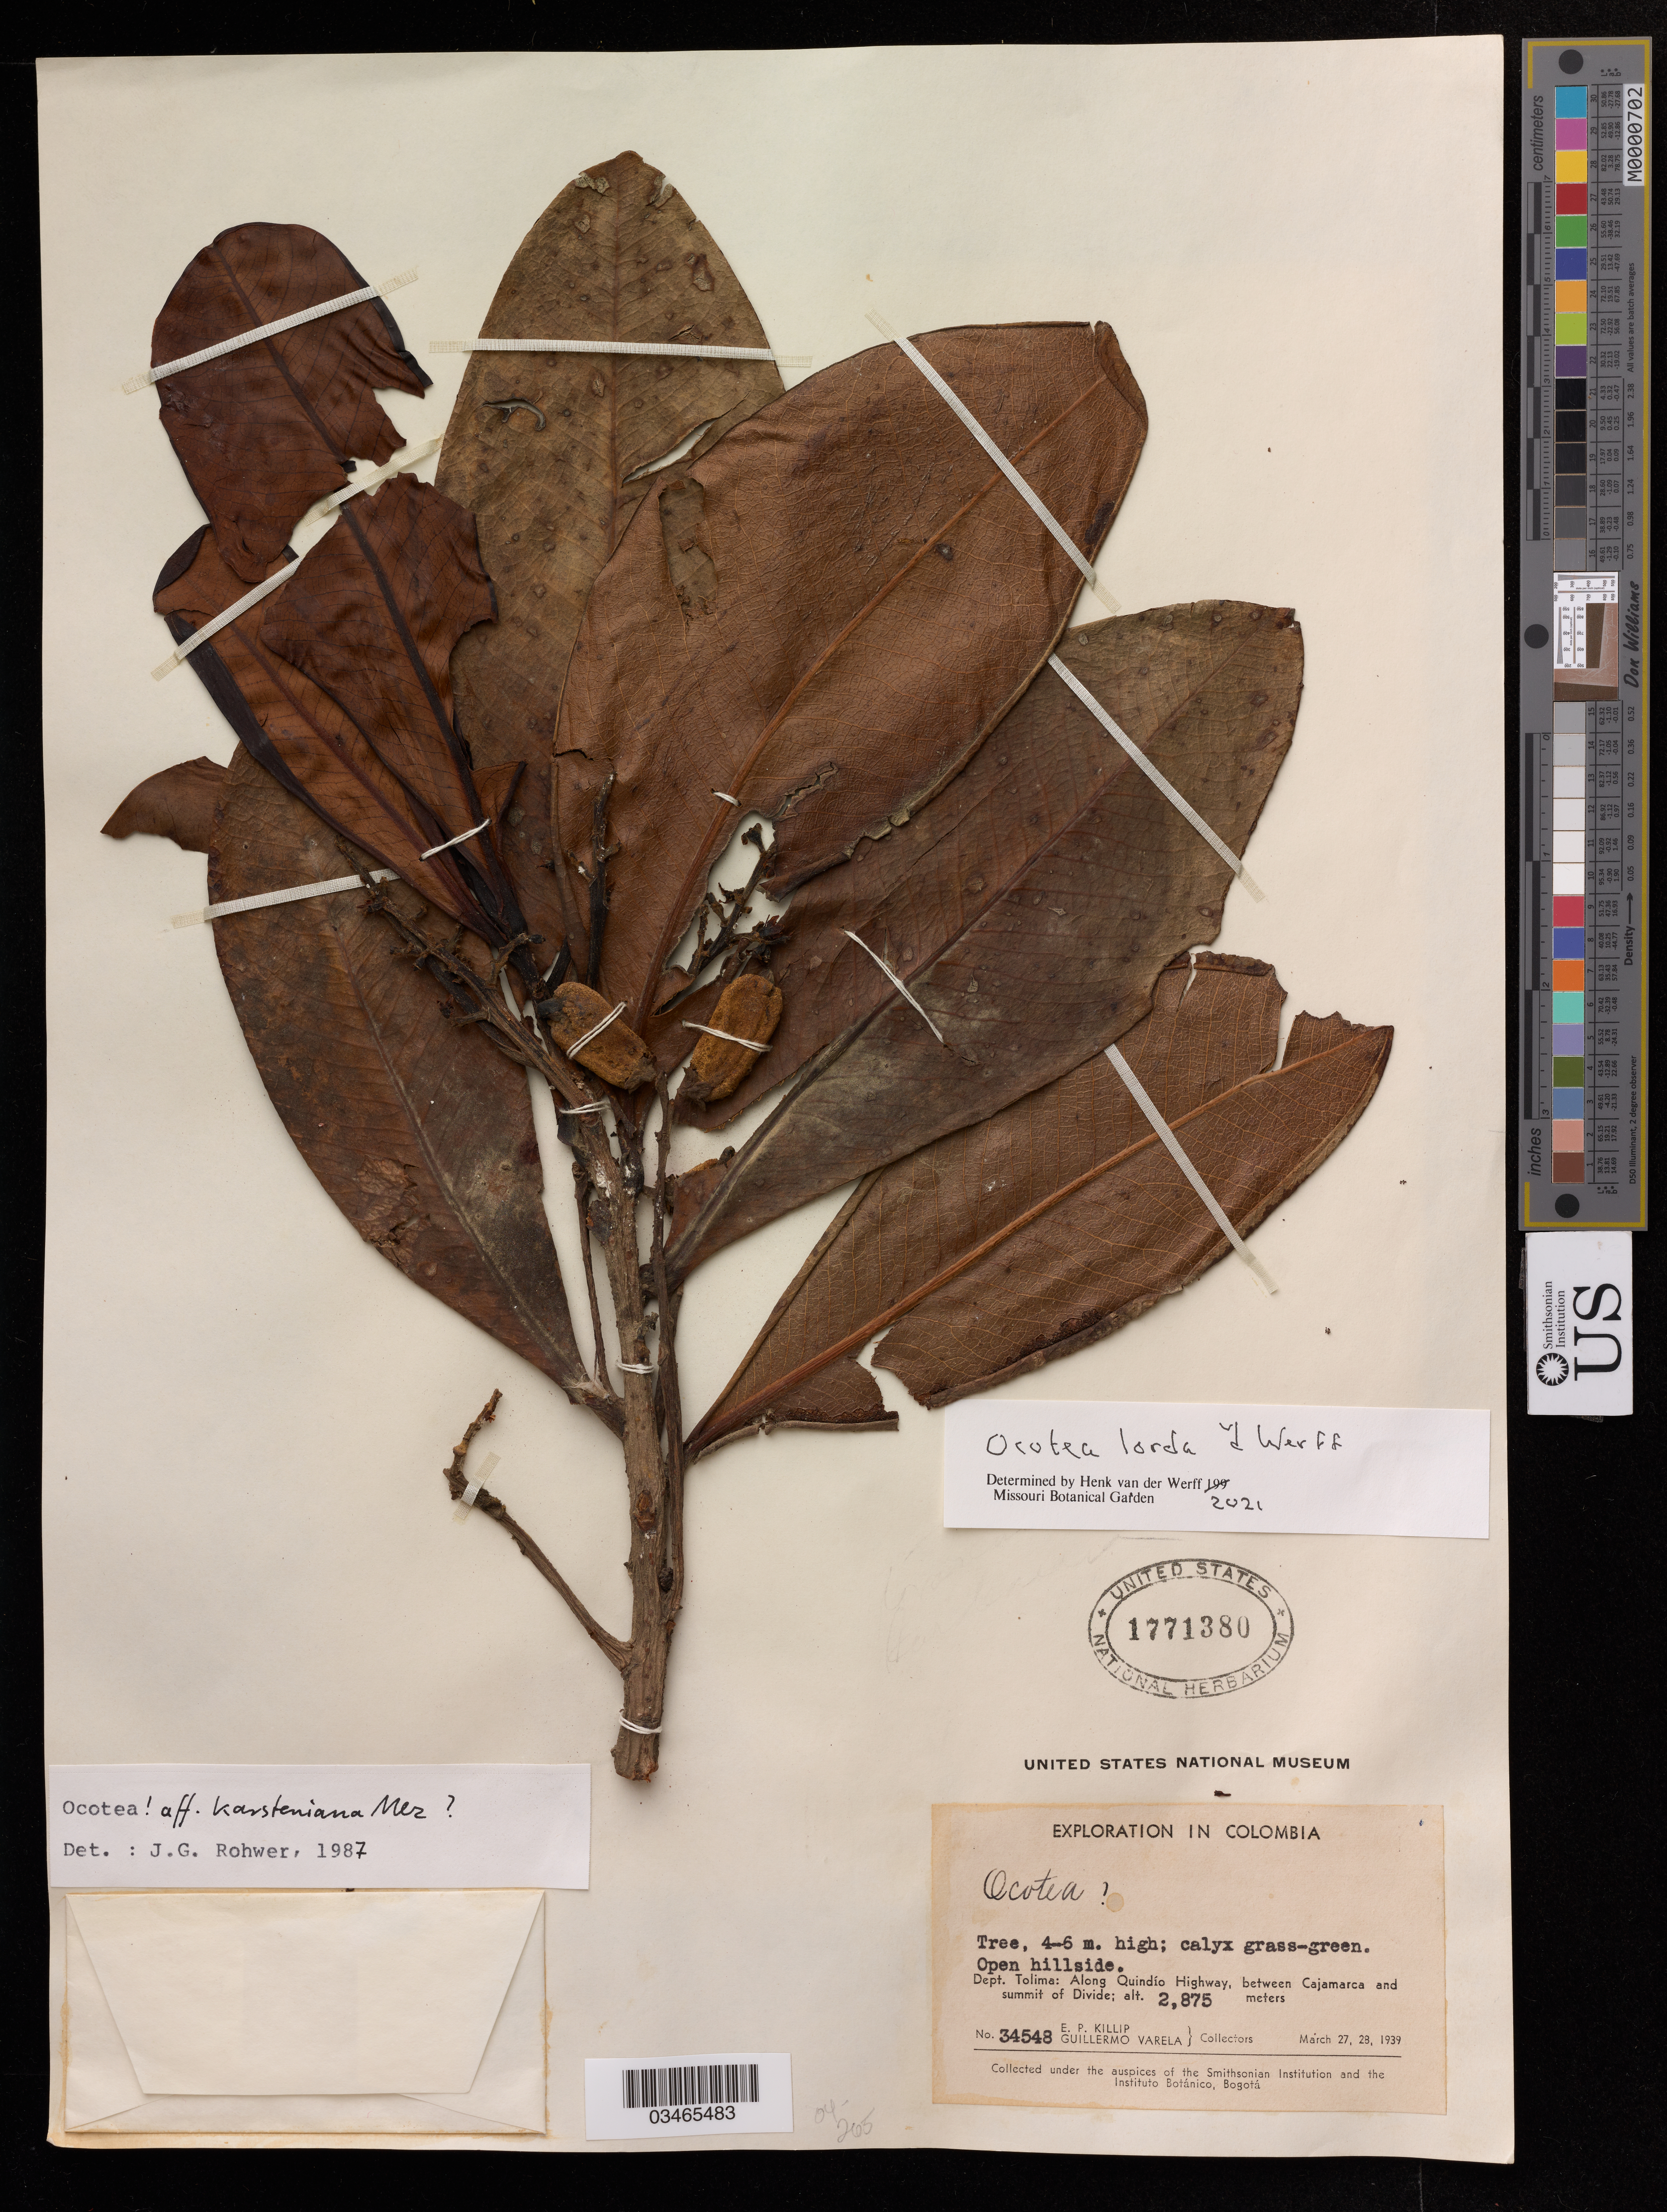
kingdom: Plantae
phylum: Tracheophyta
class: Magnoliopsida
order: Laurales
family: Lauraceae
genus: Ocotea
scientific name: Ocotea lorda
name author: van der Werff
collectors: E. P. Killip & G. Varela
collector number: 34548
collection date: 1939-03-27/1939-03-28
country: Colombia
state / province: Tolima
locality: Dept. Tolima: Along Quindío Highway, between Cajamarca and summit of Divide.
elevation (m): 2875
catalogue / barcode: US 1771380